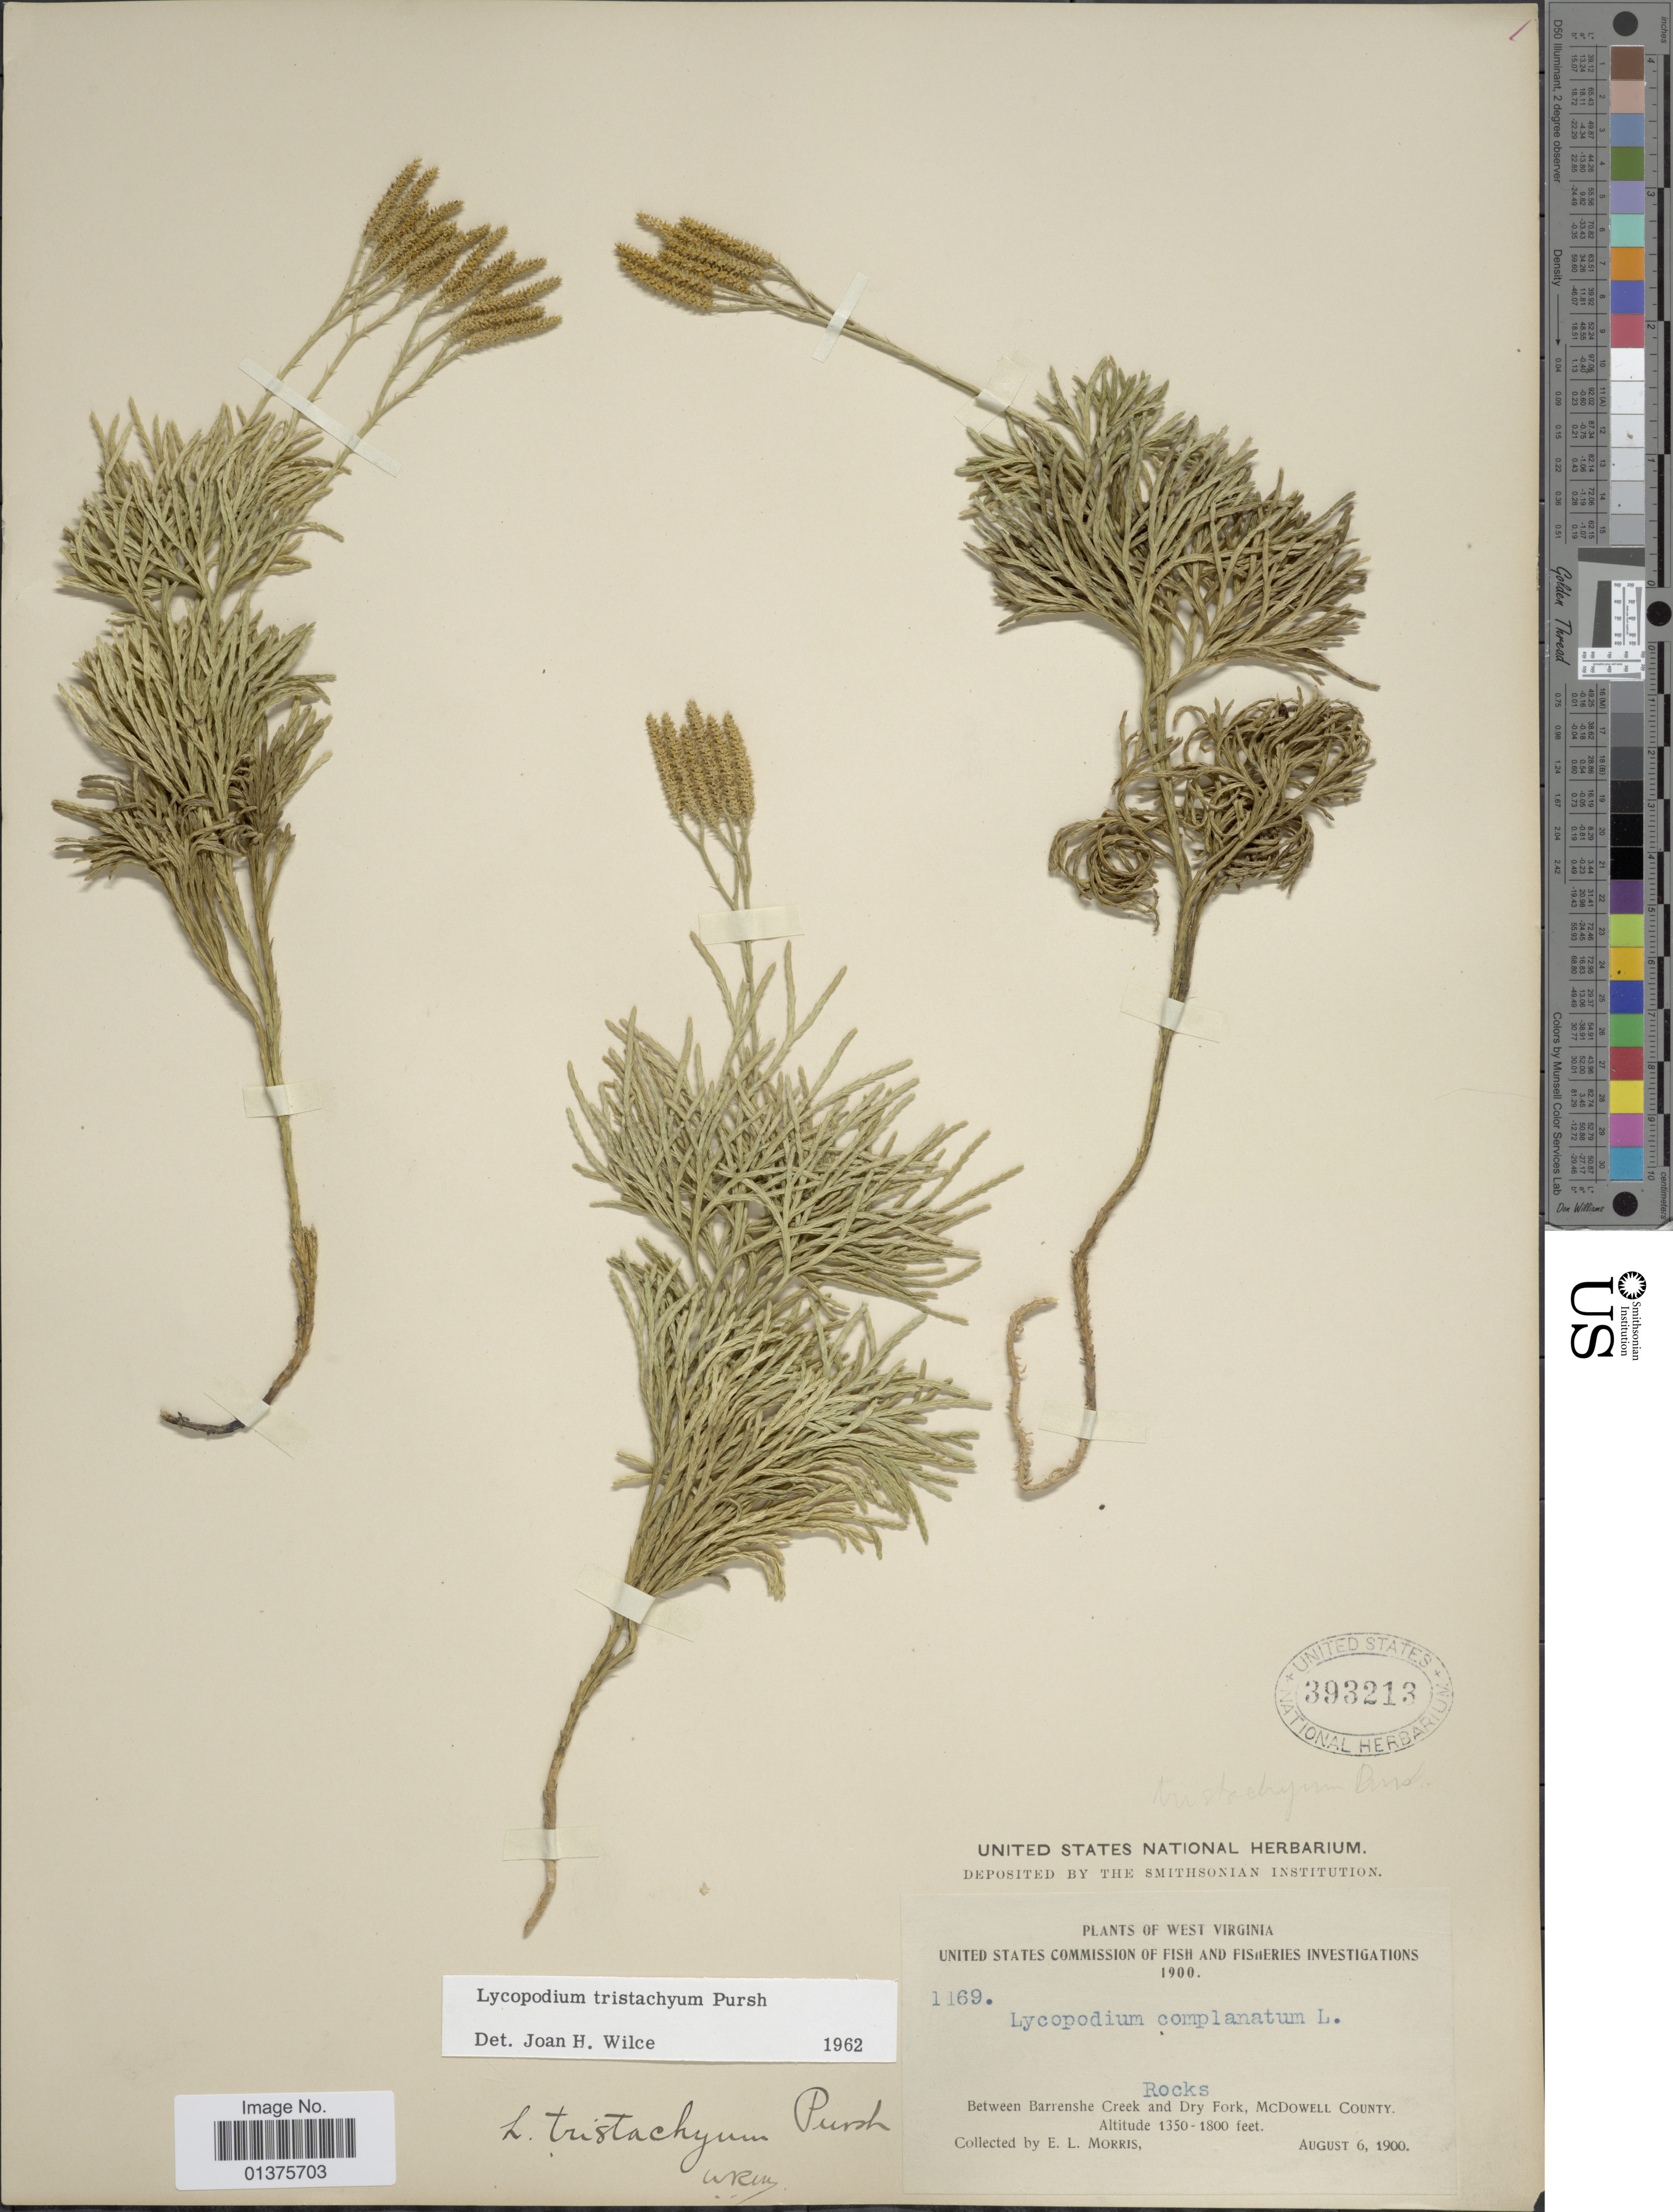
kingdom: Plantae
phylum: Tracheophyta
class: Lycopodiopsida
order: Lycopodiales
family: Lycopodiaceae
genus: Diphasiastrum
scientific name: Diphasiastrum tristachyum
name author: (Pursh) Holub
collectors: E. Morris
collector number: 1169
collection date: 1900-08-06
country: United States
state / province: West Virginia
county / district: McDowell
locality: Between Barrenshe Creek and Dry Fork McDowell County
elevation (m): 411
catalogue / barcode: US 393213